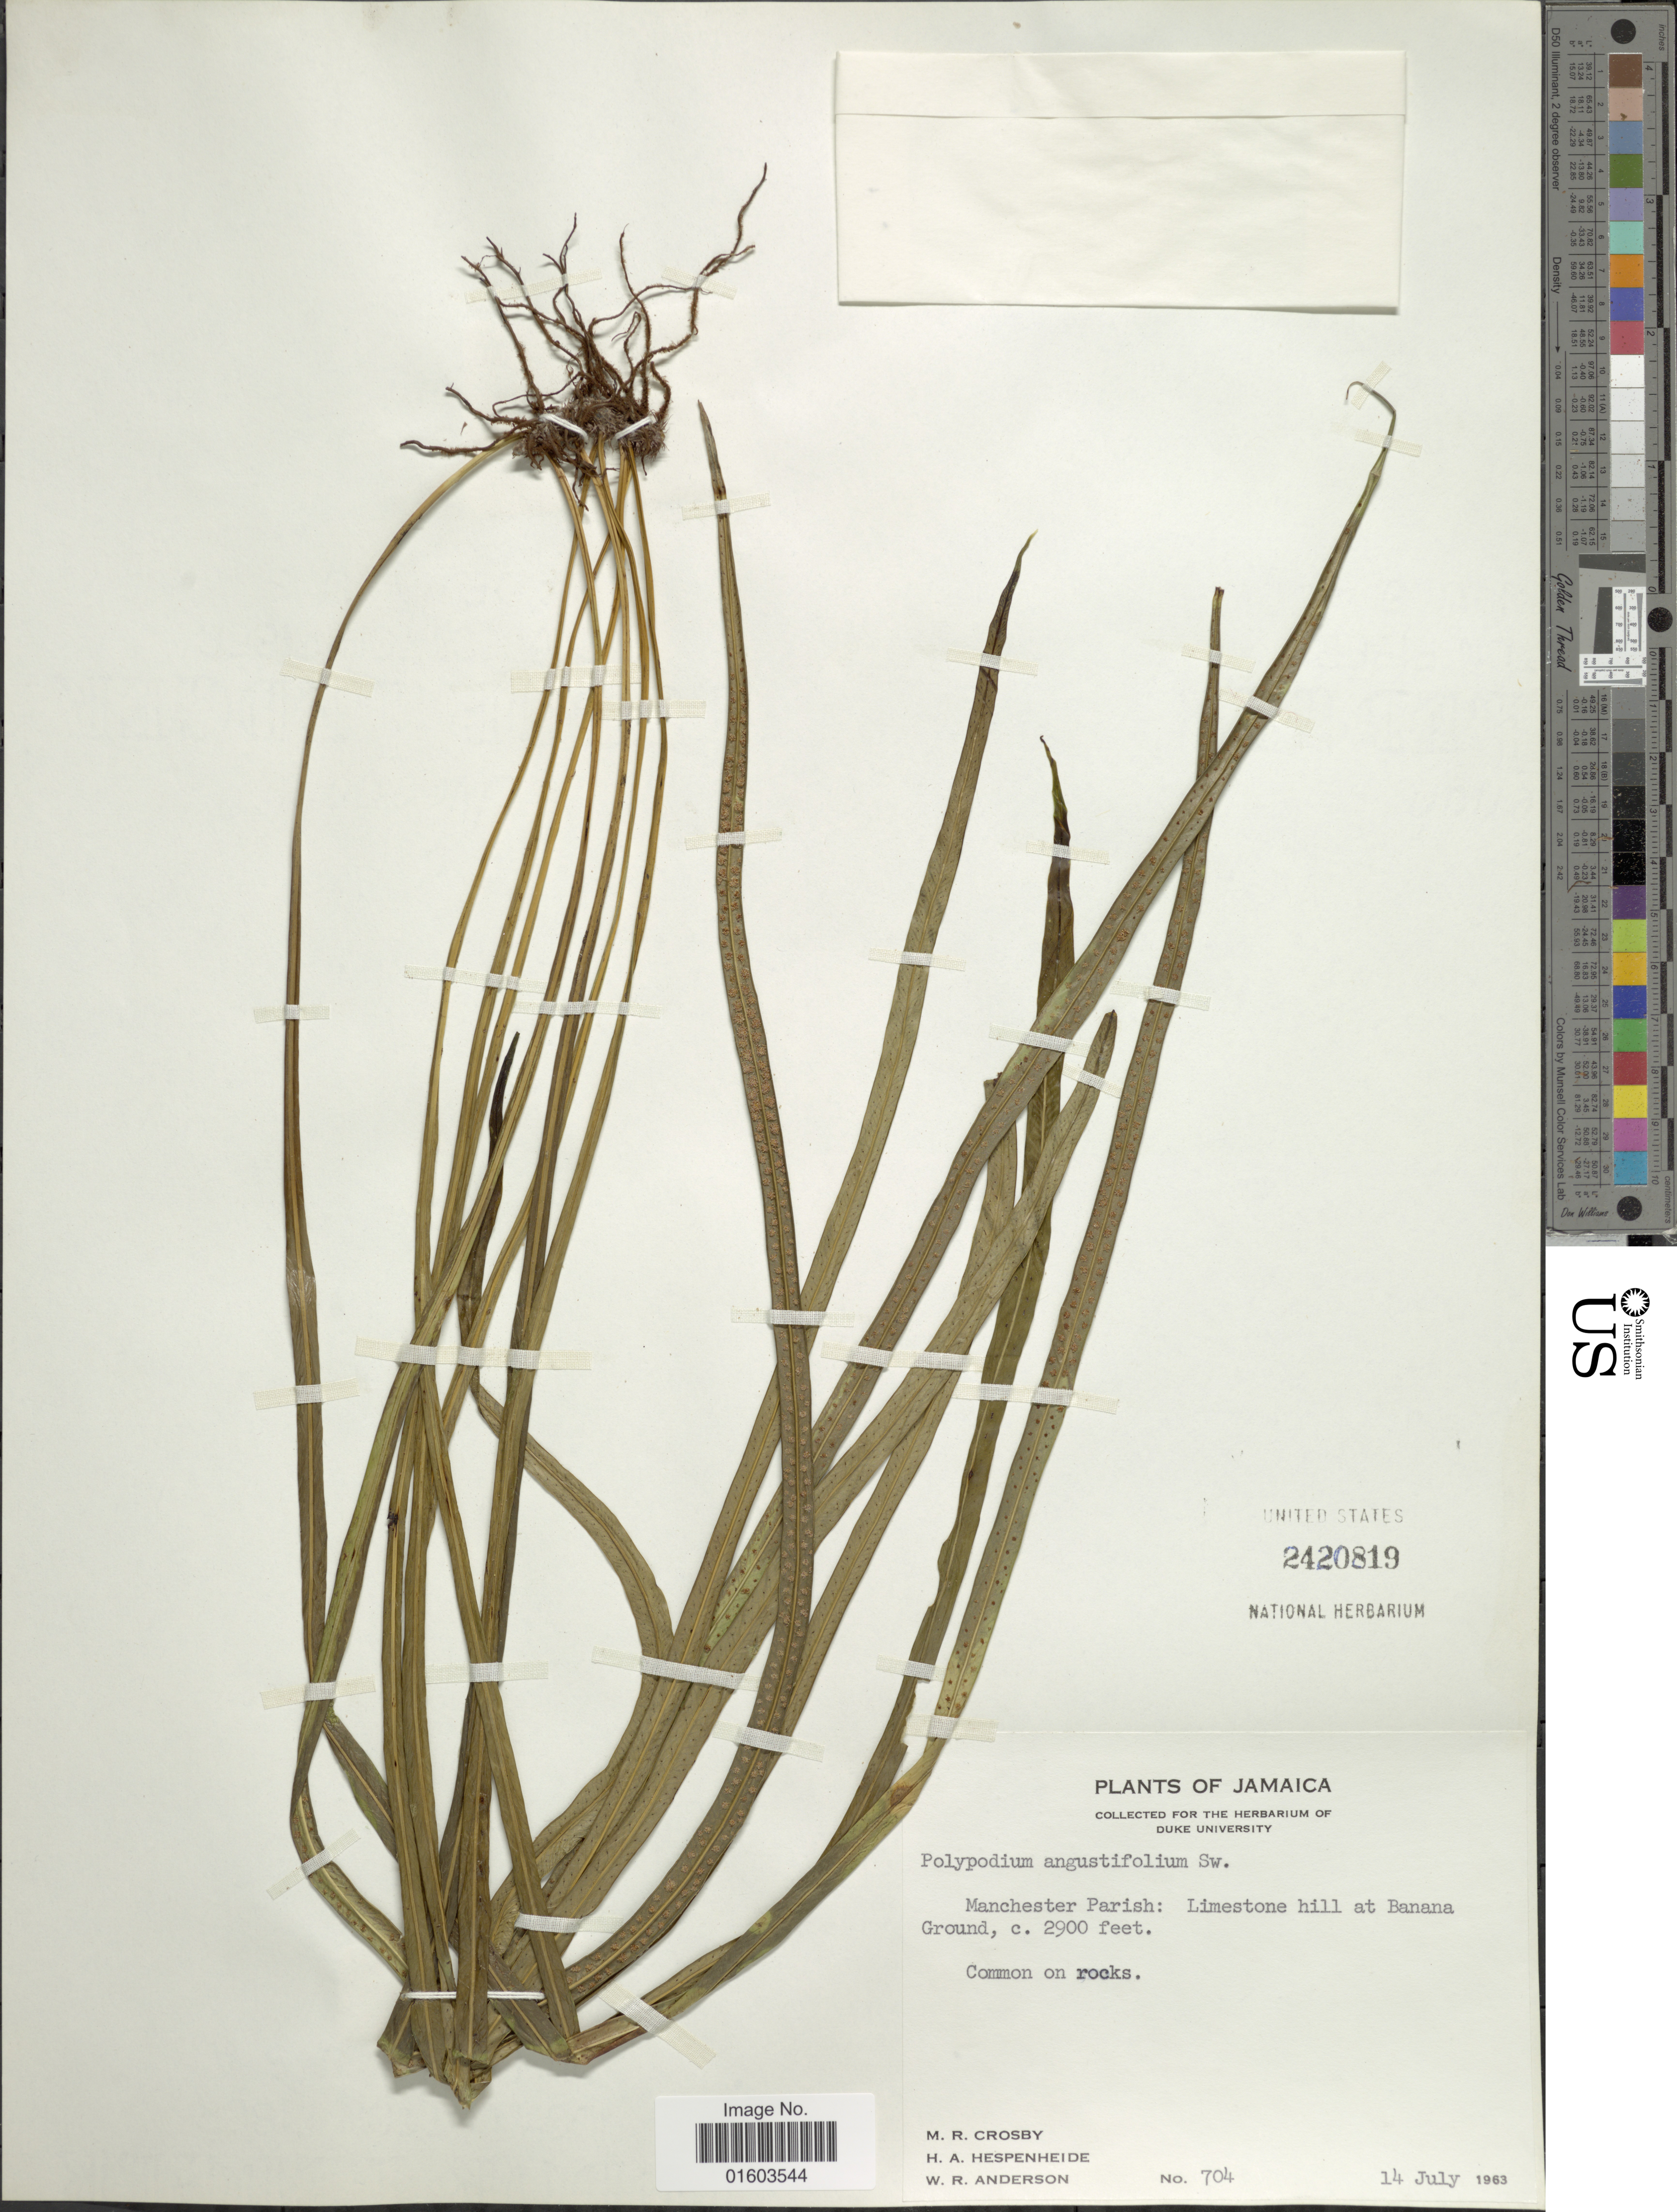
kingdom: Plantae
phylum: Tracheophyta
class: Polypodiopsida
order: Polypodiales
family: Polypodiaceae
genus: Campyloneurum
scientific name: Campyloneurum angustifolium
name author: (Sw.) Fée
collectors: M. R. Crosby, H. A. Hespenheide & W. Anderson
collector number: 704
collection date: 1963-07-14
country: Jamaica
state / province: Manchester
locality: Manchester Parish: Limestone hill at Banana Ground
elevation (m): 884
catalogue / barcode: US 2420819